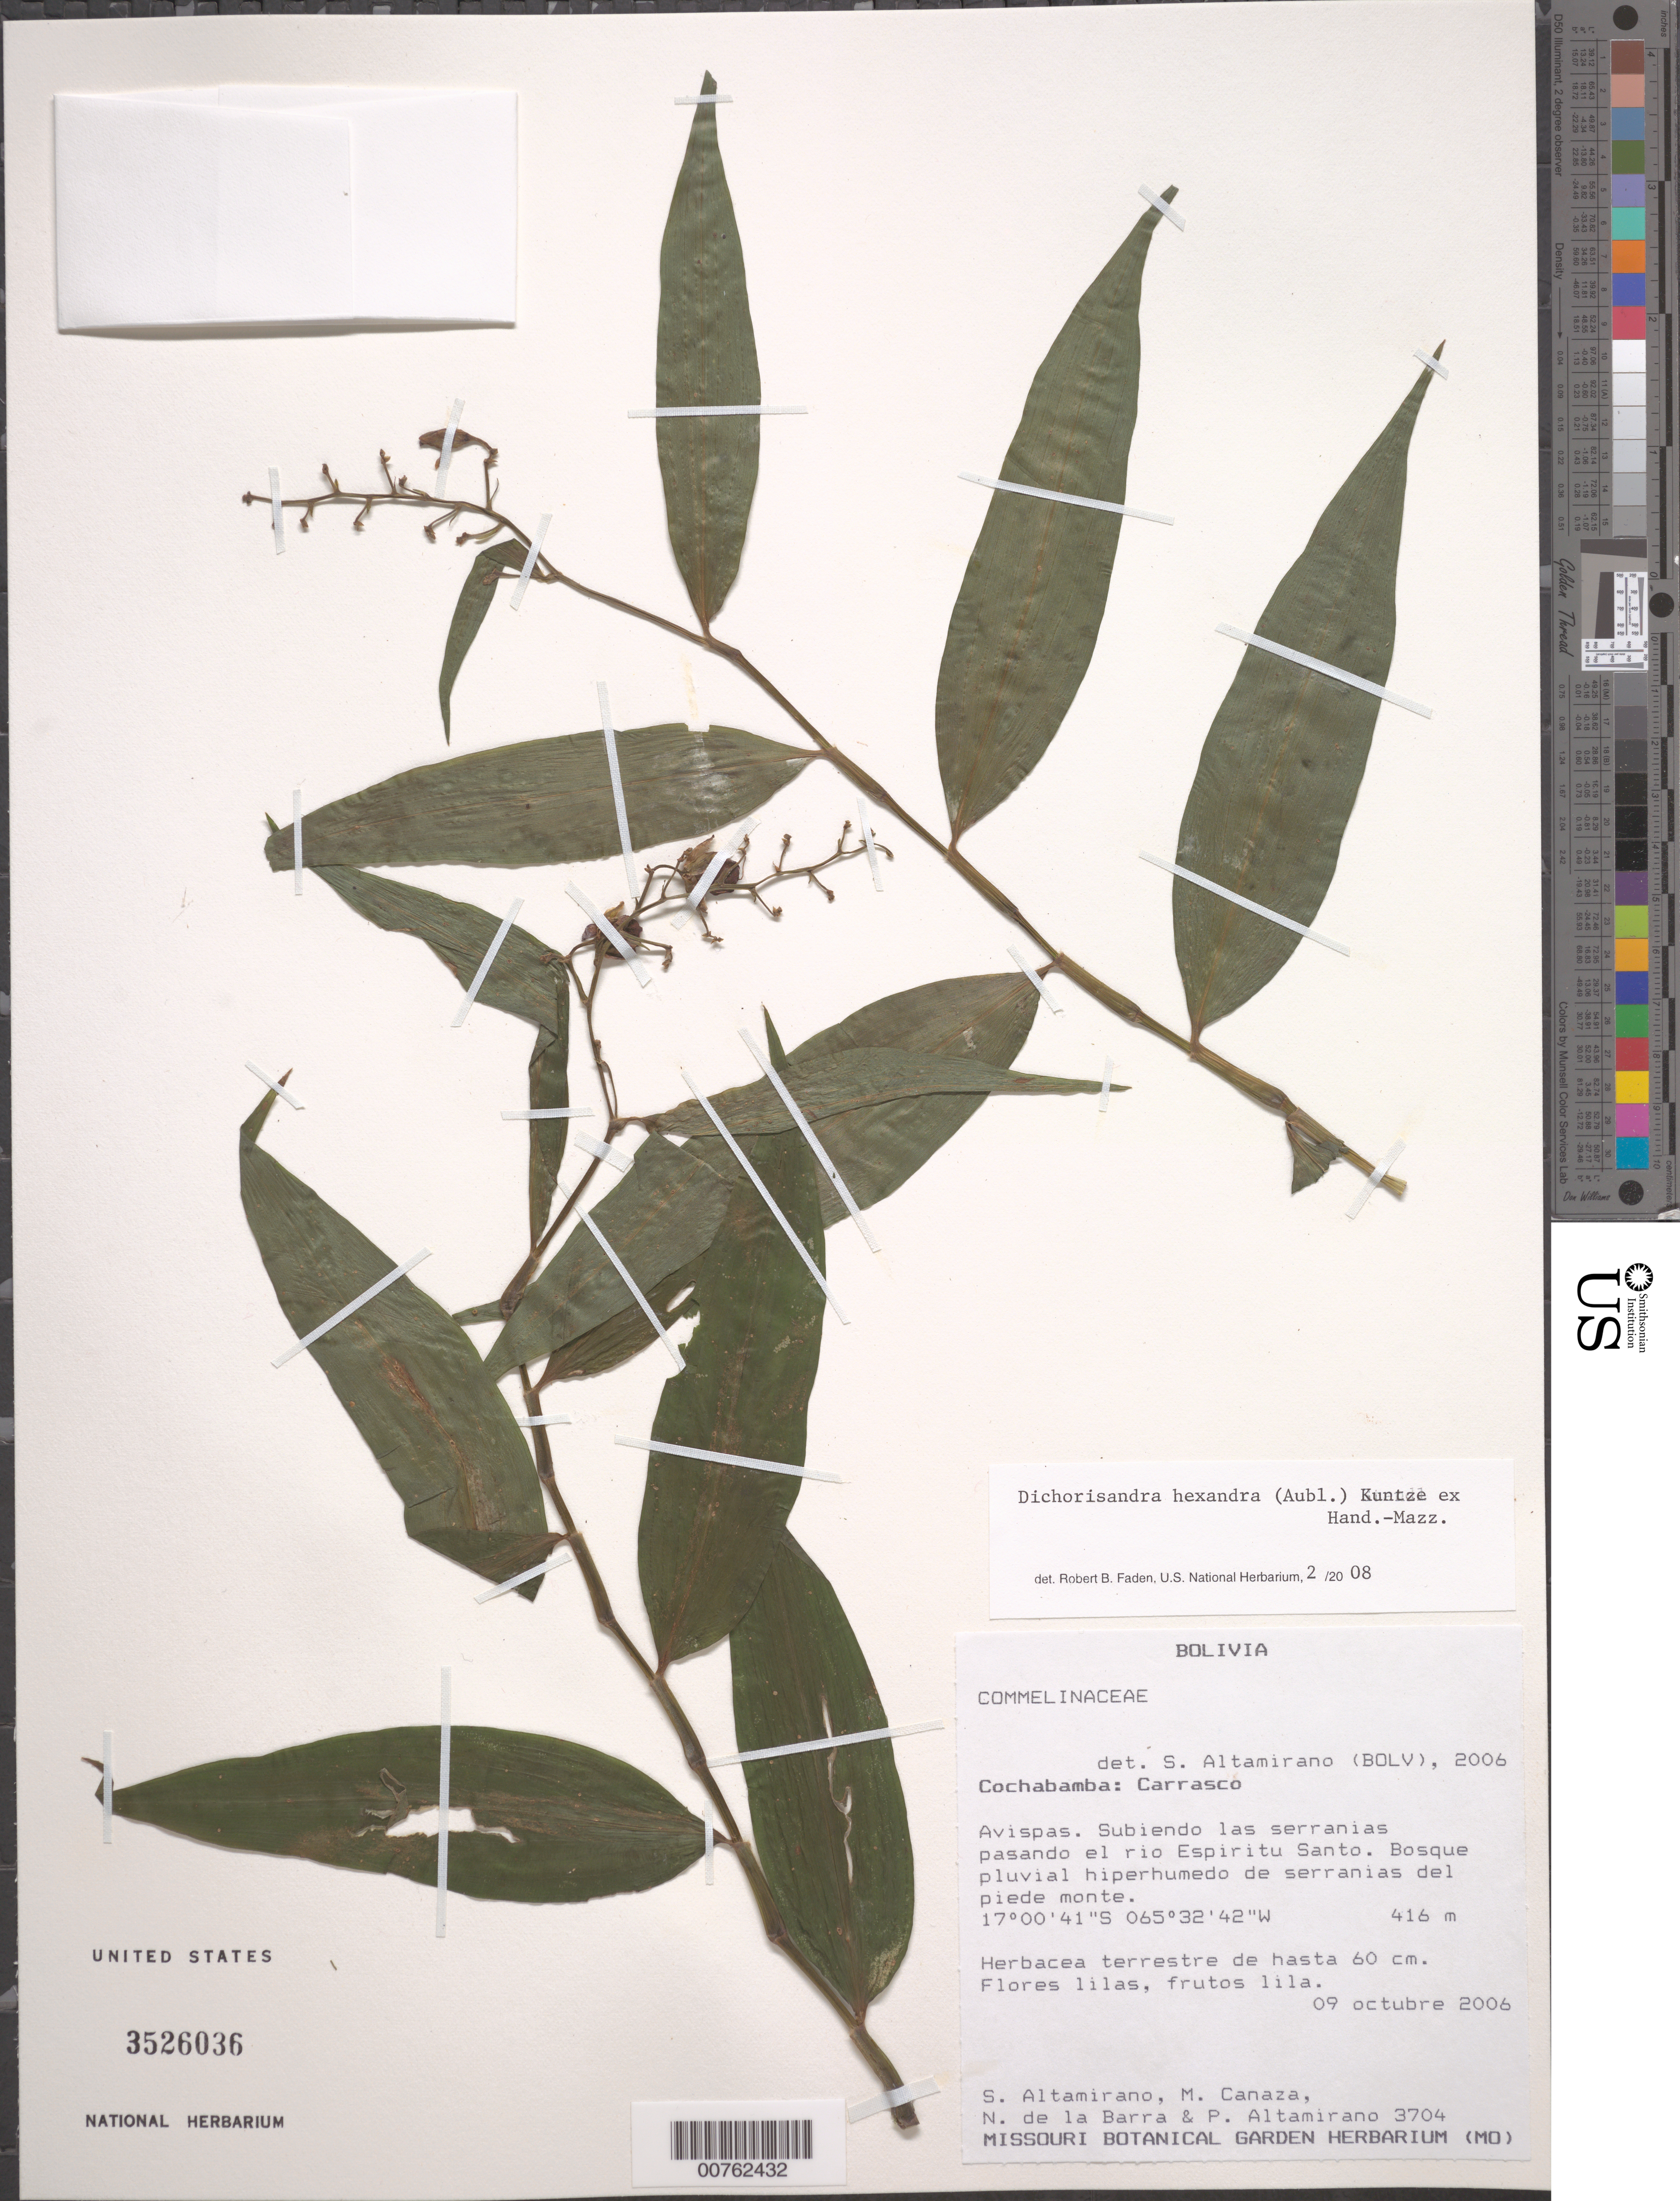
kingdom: Plantae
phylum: Tracheophyta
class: Liliopsida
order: Commelinales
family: Commelinaceae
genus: Dichorisandra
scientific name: Dichorisandra hexandra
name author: (Aubl.) Standl.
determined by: Faden, Robert B., (US), Smithsonian Institution - National Museum of Natural History (UNITED STATES)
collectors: S. Altamirano et al.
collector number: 3704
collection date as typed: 09 Oct 2006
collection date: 2006-10-09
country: Bolivia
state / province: Cochabamba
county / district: Carrasco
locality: Avispas. Subiendo las serranias pasando el rio Espiritu Santo.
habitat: Bosque pluvial hiperhumedo de serranias del piede monte.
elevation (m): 416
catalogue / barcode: US 3526036